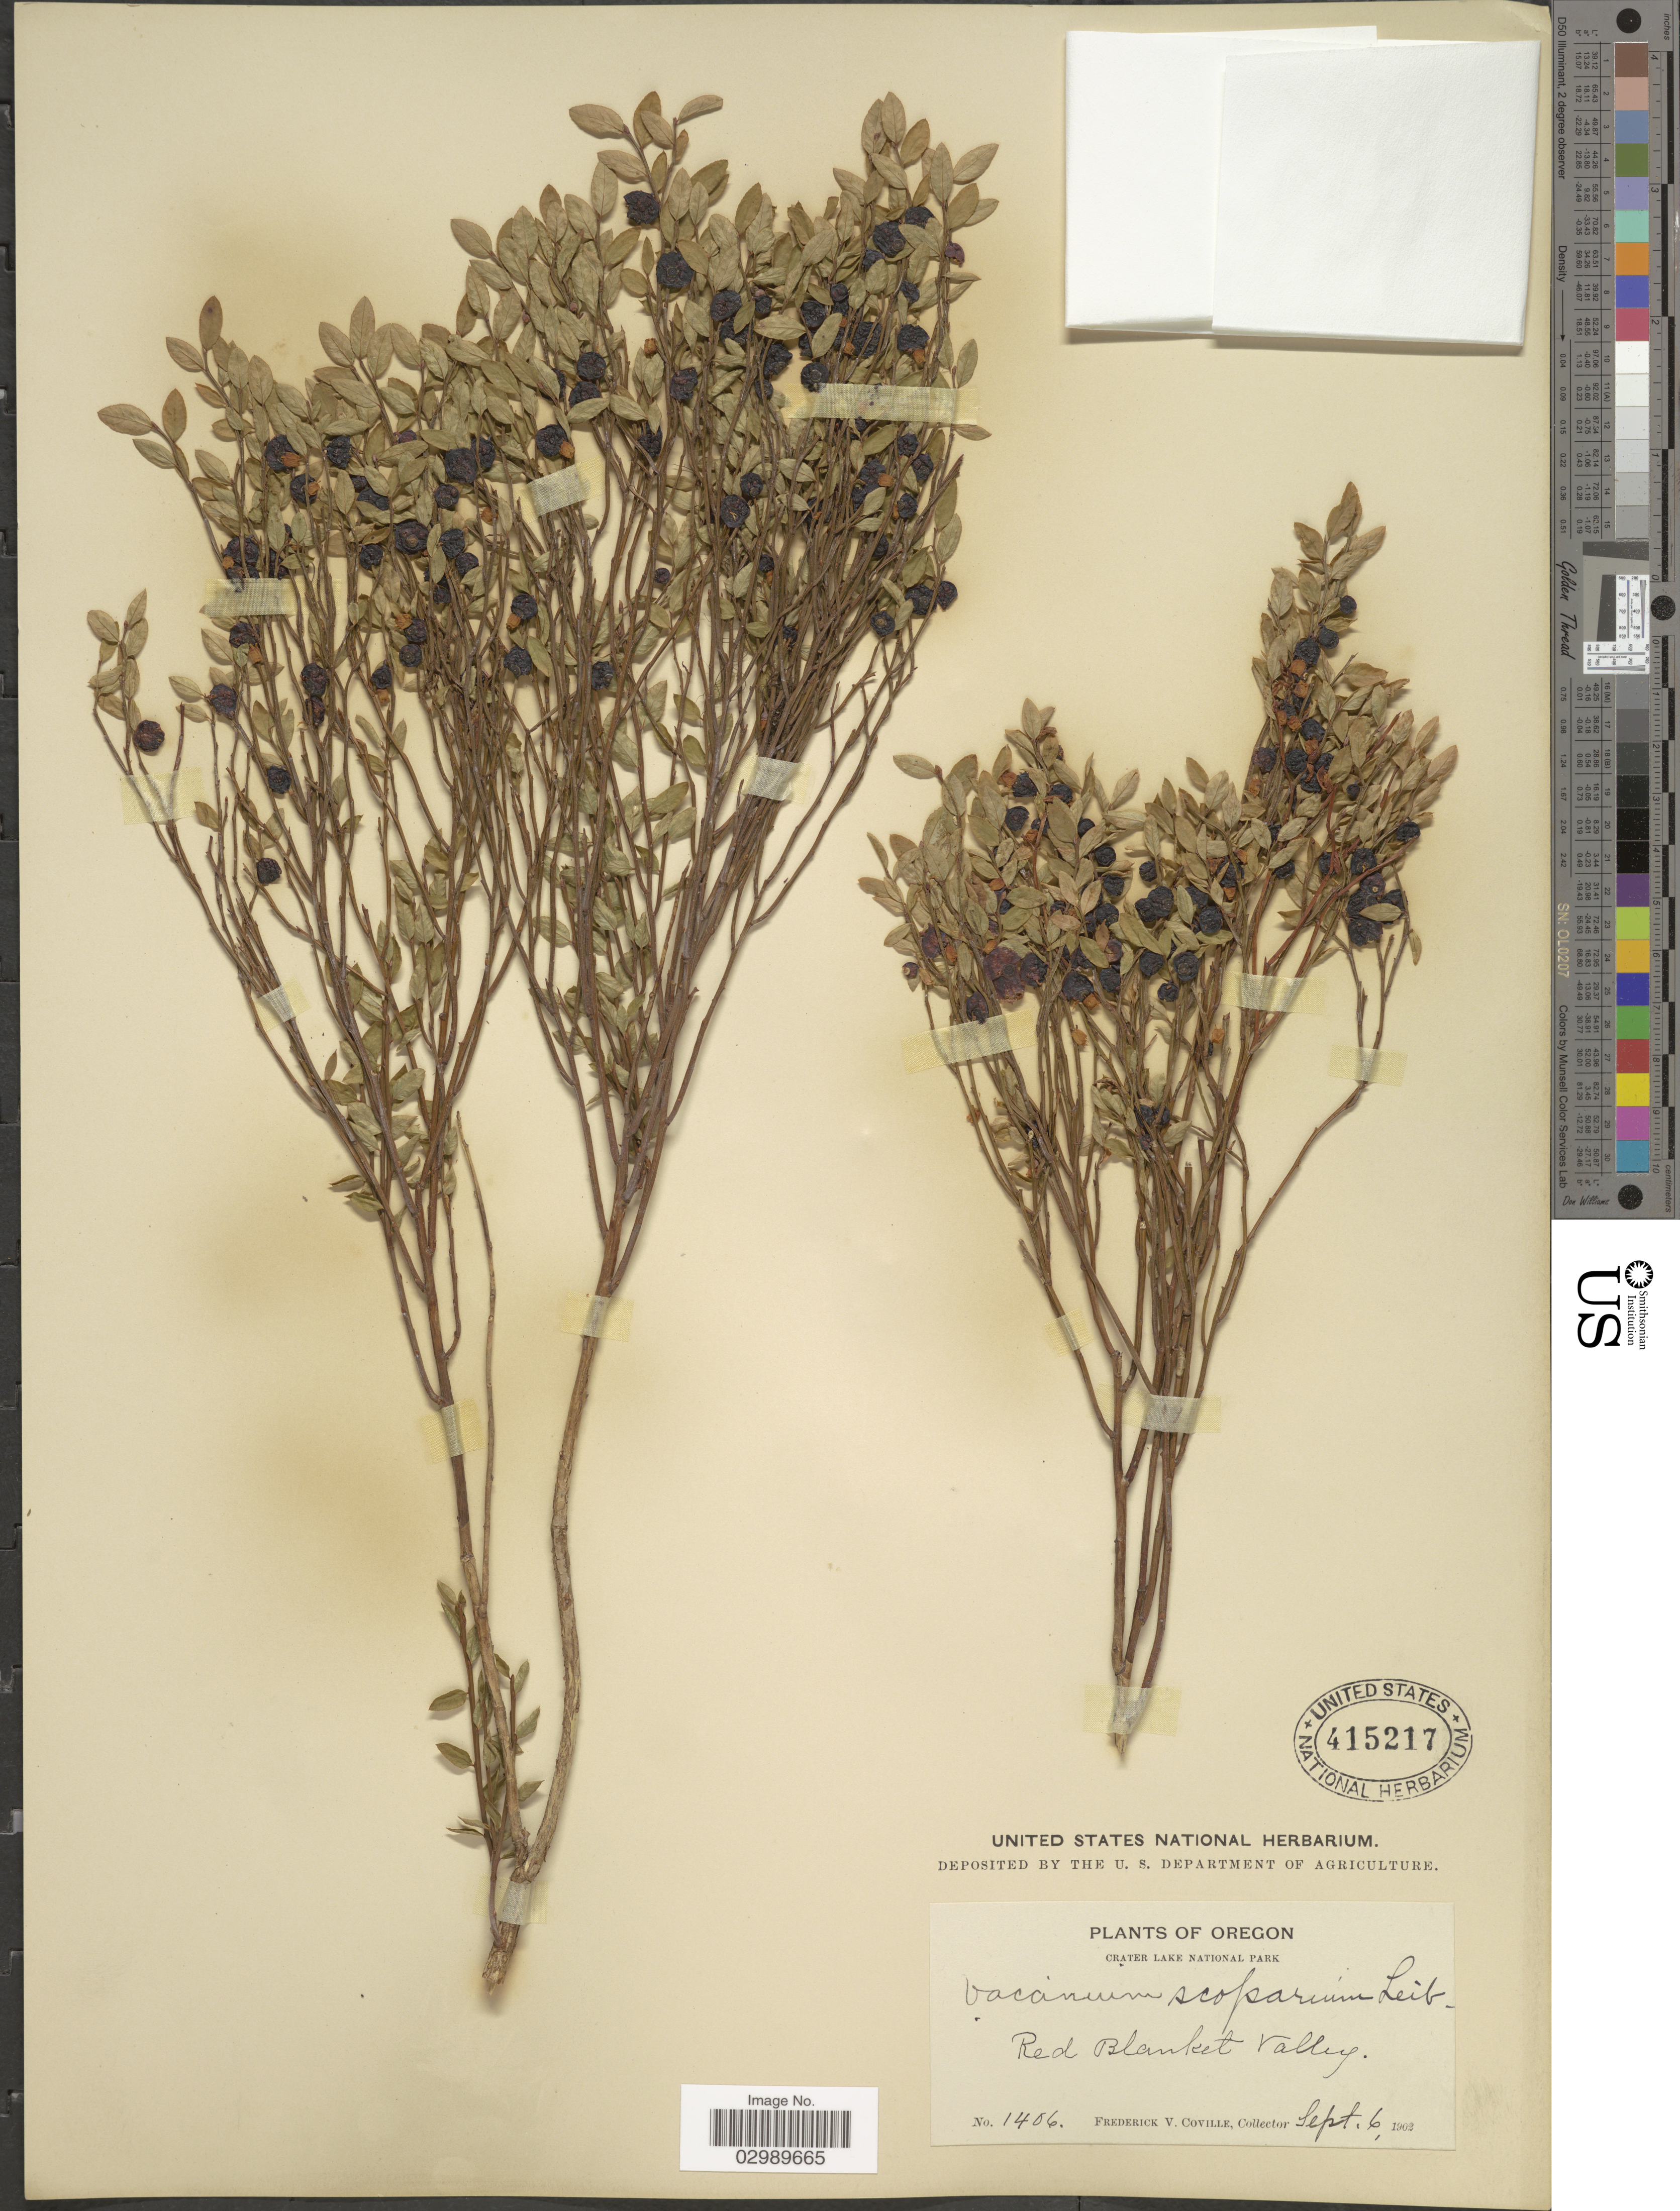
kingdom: Plantae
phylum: Tracheophyta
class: Magnoliopsida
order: Ericales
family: Ericaceae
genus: Vaccinium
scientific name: Vaccinium scoparium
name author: Leiberg ex Coville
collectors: F. V. Coville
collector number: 1406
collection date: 1902-09-06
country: United States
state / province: Oregon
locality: Crater Lake National Park. Red Blanket Valley.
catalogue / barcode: US 415217